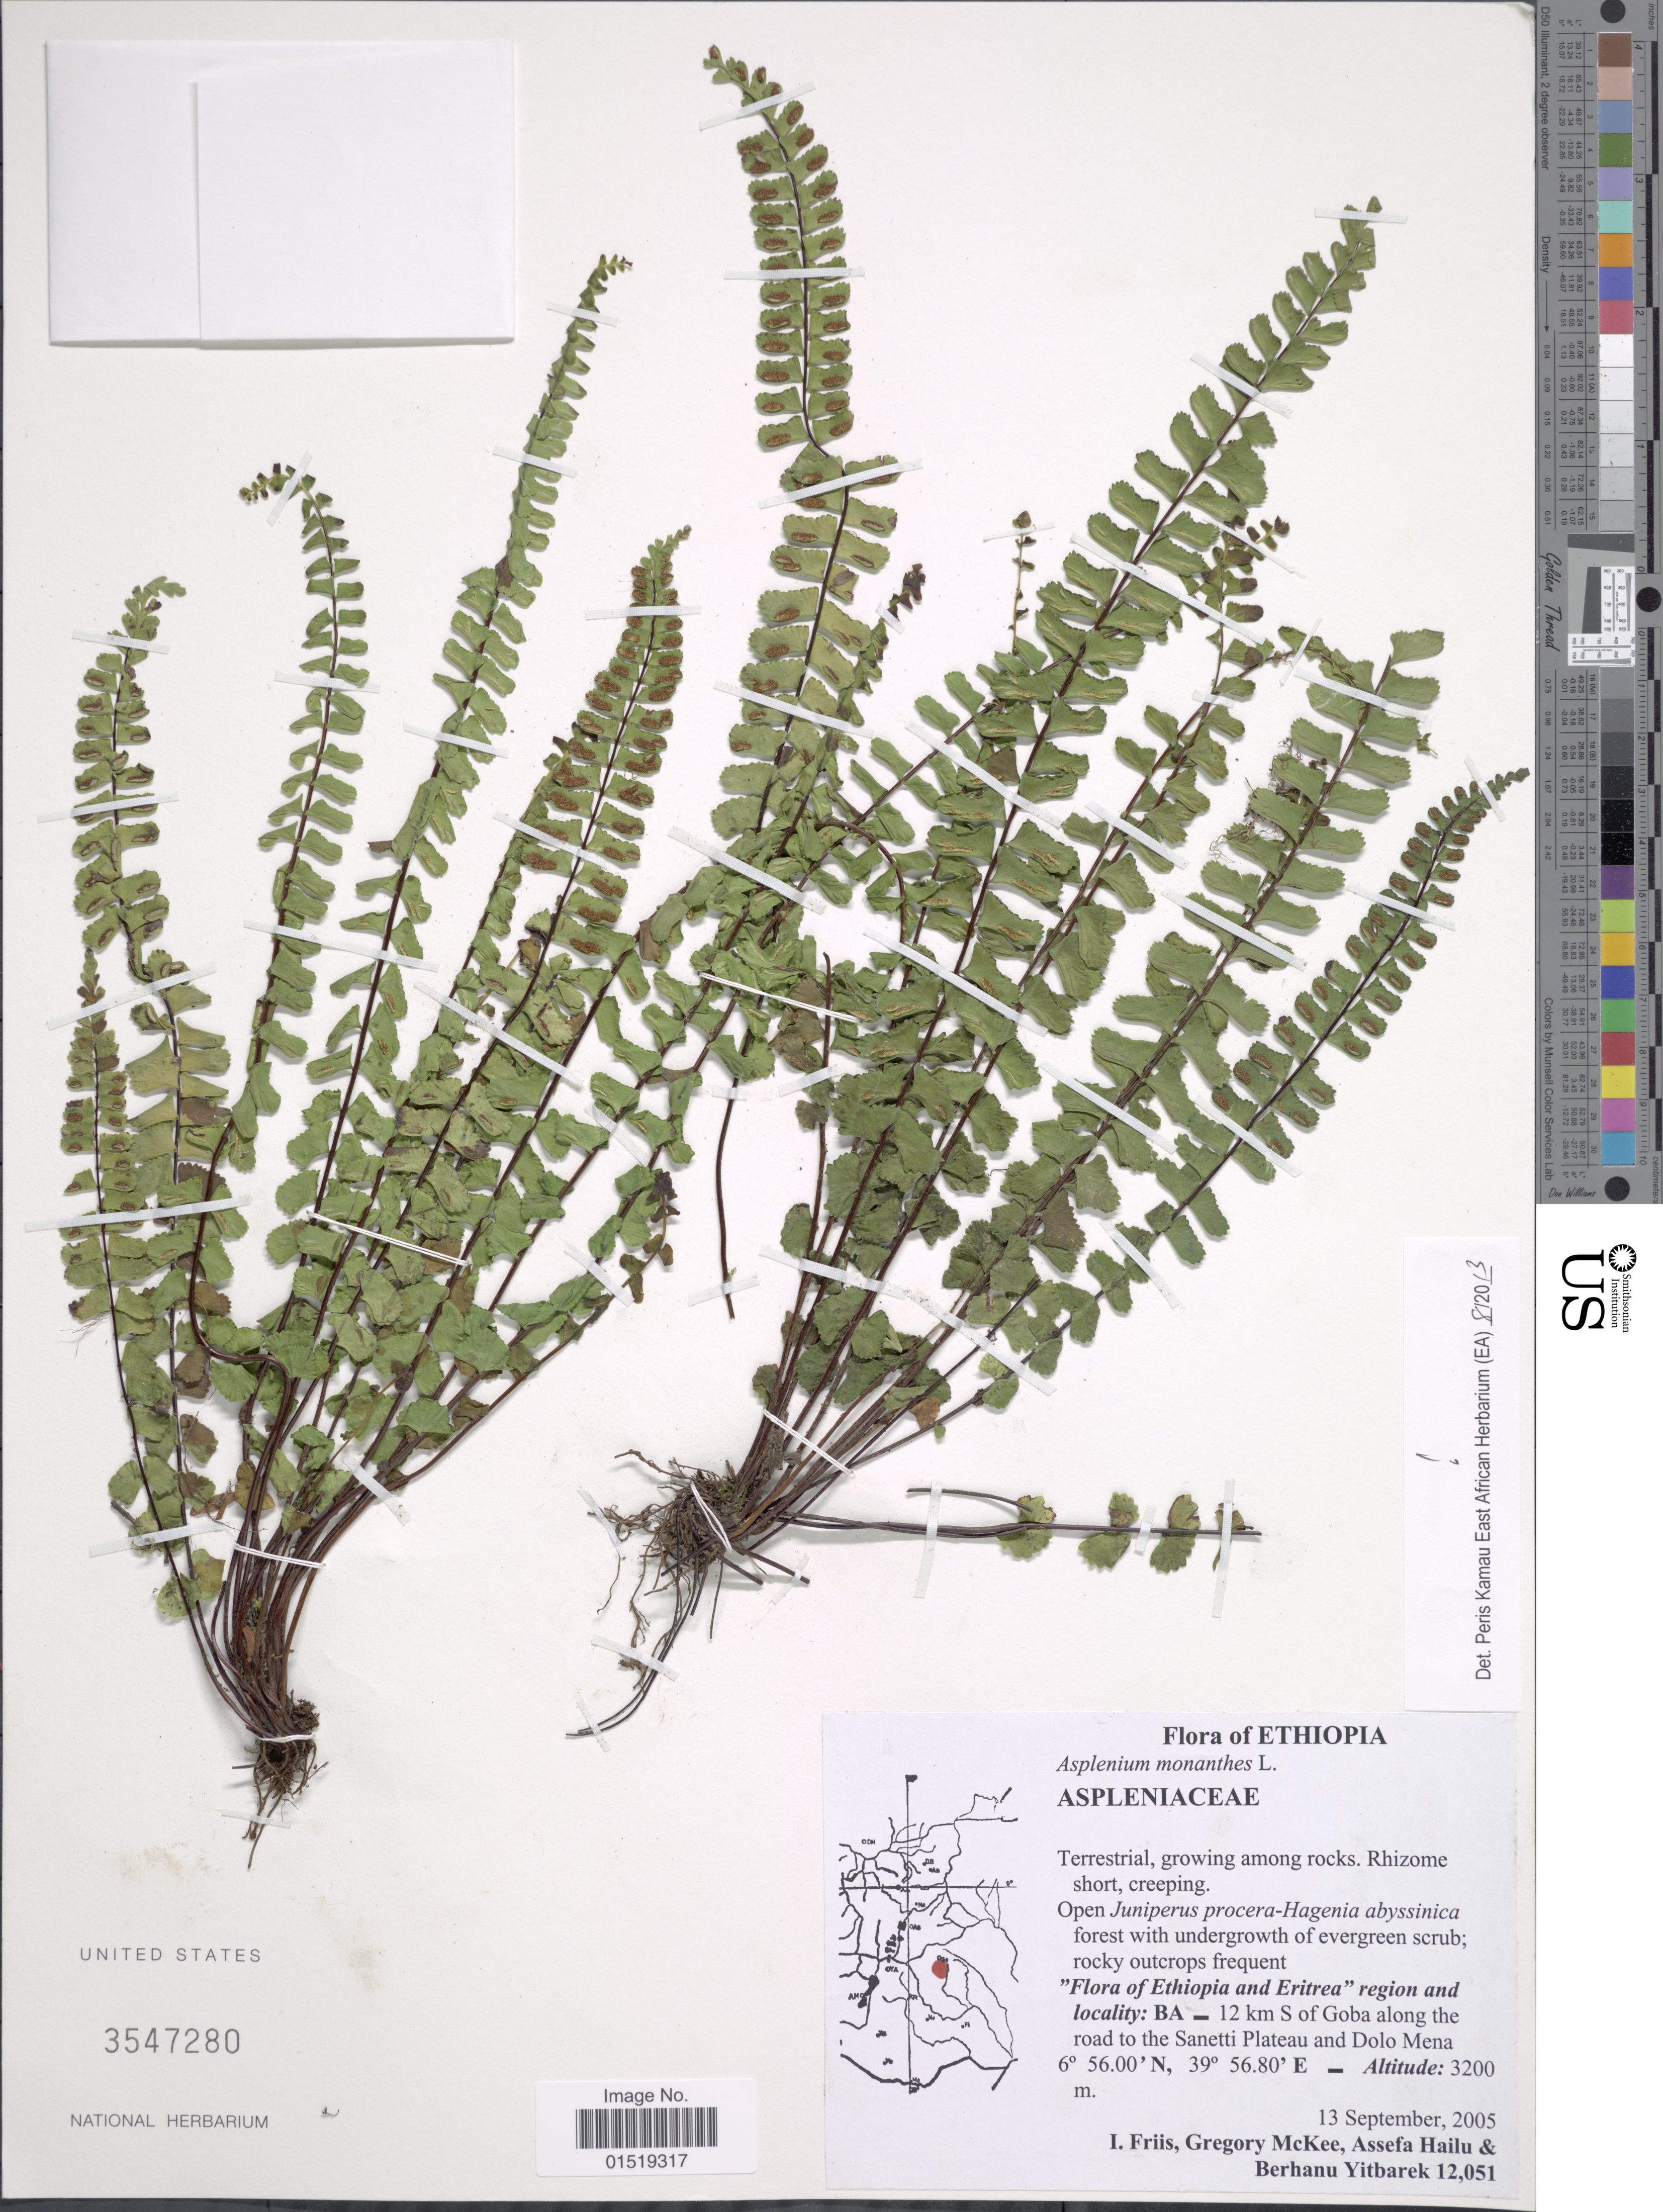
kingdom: Plantae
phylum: Tracheophyta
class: Polypodiopsida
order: Polypodiales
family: Aspleniaceae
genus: Asplenium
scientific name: Asplenium monanthes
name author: L.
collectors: I. Friis, G. S. McKee, A. Hailu & B. Yitbarek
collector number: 12051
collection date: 2005-09-13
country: Ethiopia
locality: BA_ 12 km S of Goba along the road to the Sanetti Plateau and Dolo Mena.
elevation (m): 3200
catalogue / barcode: US 3547280